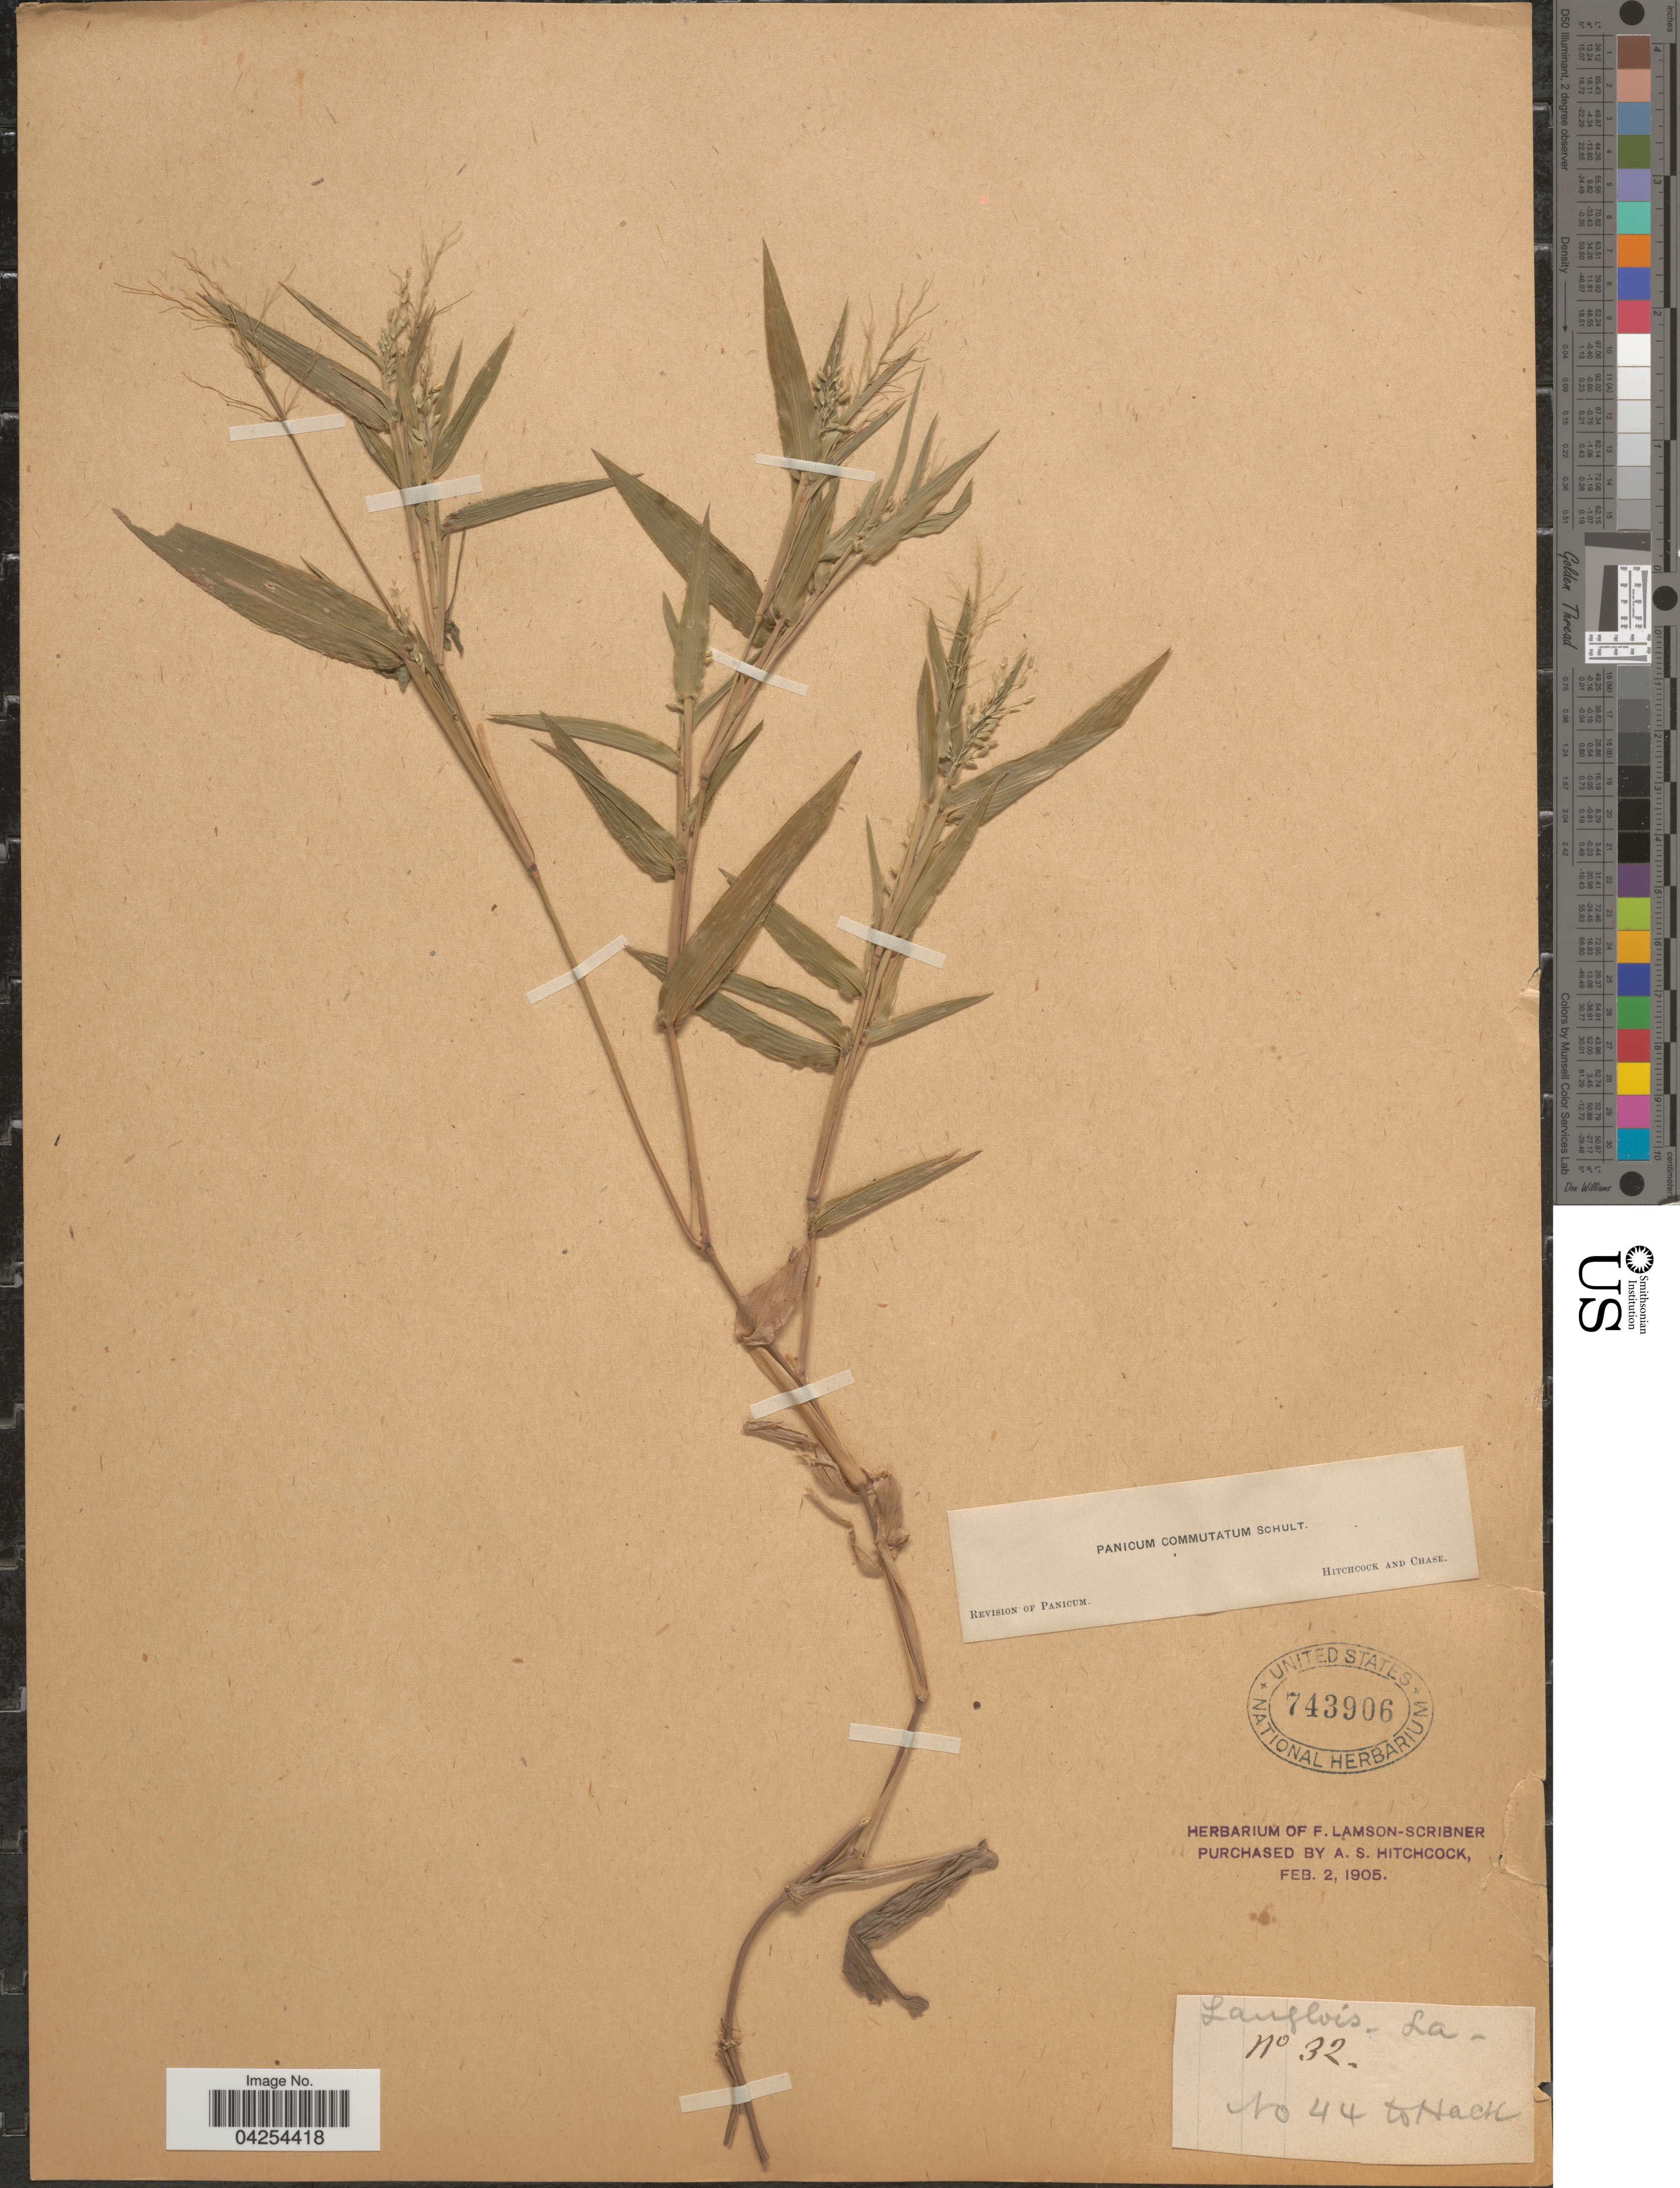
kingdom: Plantae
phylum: Tracheophyta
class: Liliopsida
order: Poales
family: Poaceae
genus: Dichanthelium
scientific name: Dichanthelium commutatum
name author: (Schult.) Gould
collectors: ex herb. F. Lamson Scribner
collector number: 32/44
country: United States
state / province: Louisiana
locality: Langlois.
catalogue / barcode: US 743906